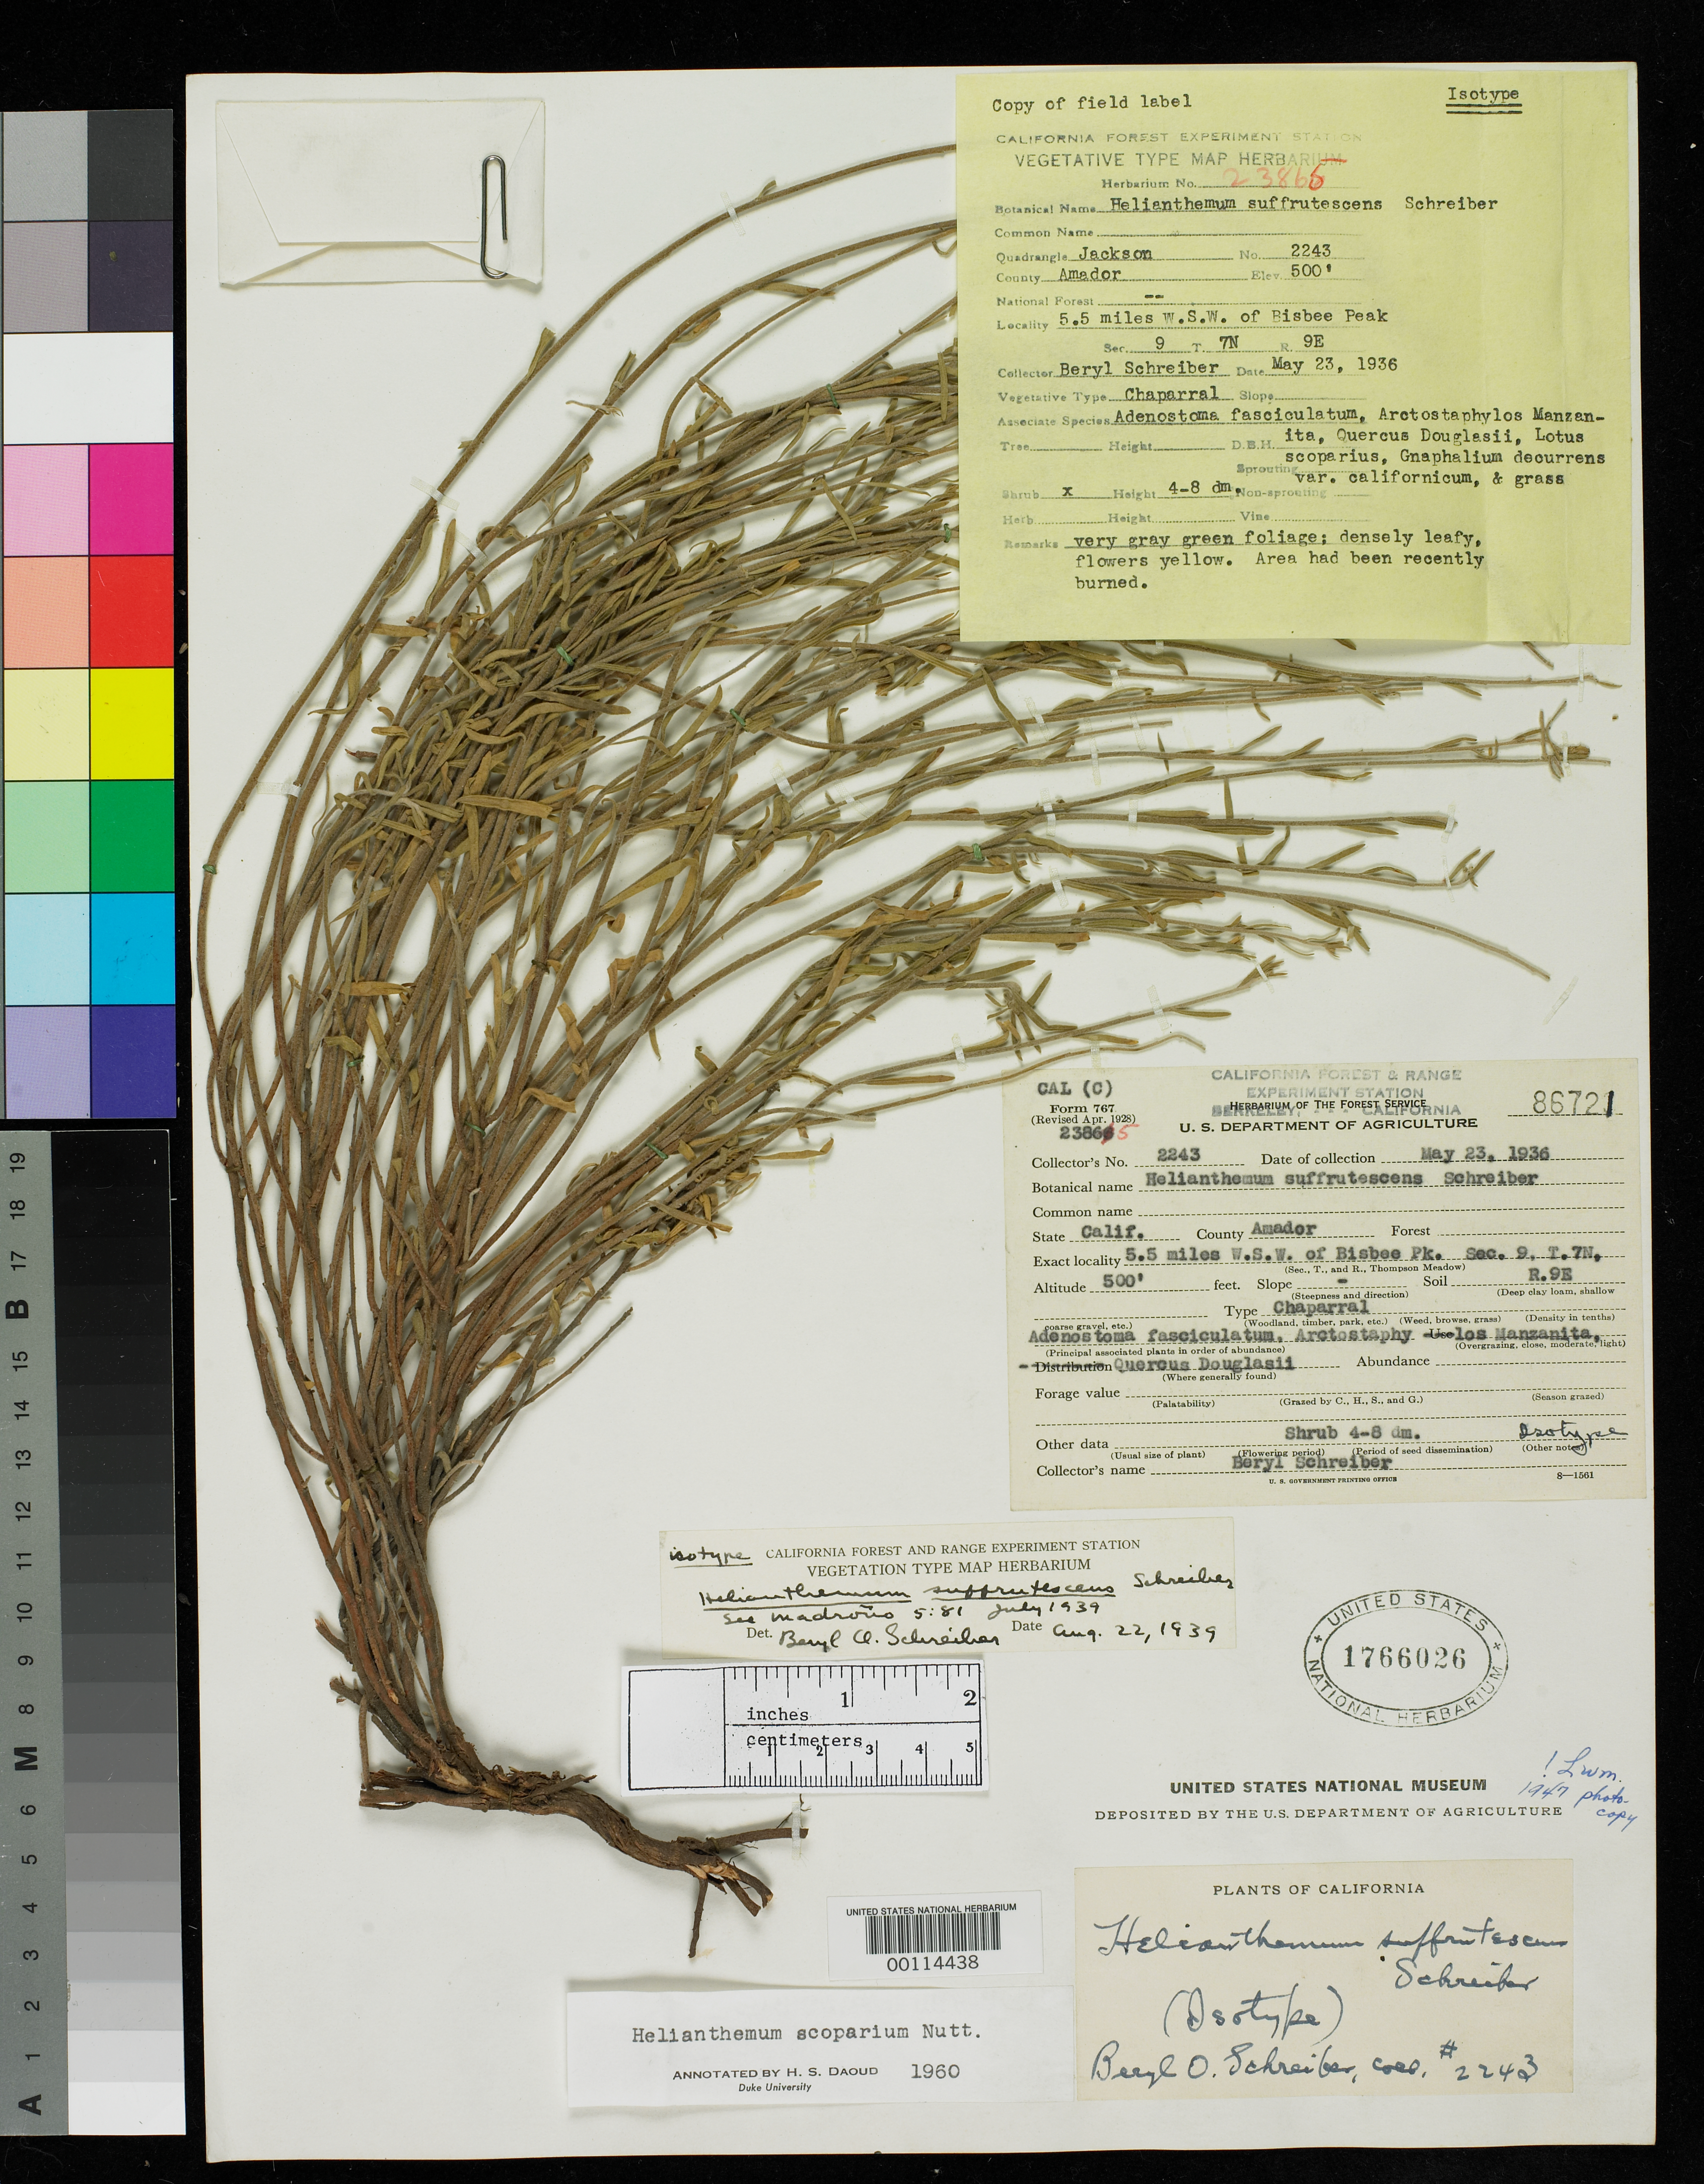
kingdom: Plantae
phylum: Tracheophyta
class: Magnoliopsida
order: Malvales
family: Cistaceae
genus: Helianthemum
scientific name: Helianthemum suffrutescens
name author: B. Schreiber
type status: Isotype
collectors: B. O. Schreiber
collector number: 2243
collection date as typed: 22 Apr 1936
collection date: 1936-04-22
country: United States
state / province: California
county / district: Amador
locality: Bisbee Peak.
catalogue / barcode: US 1766026